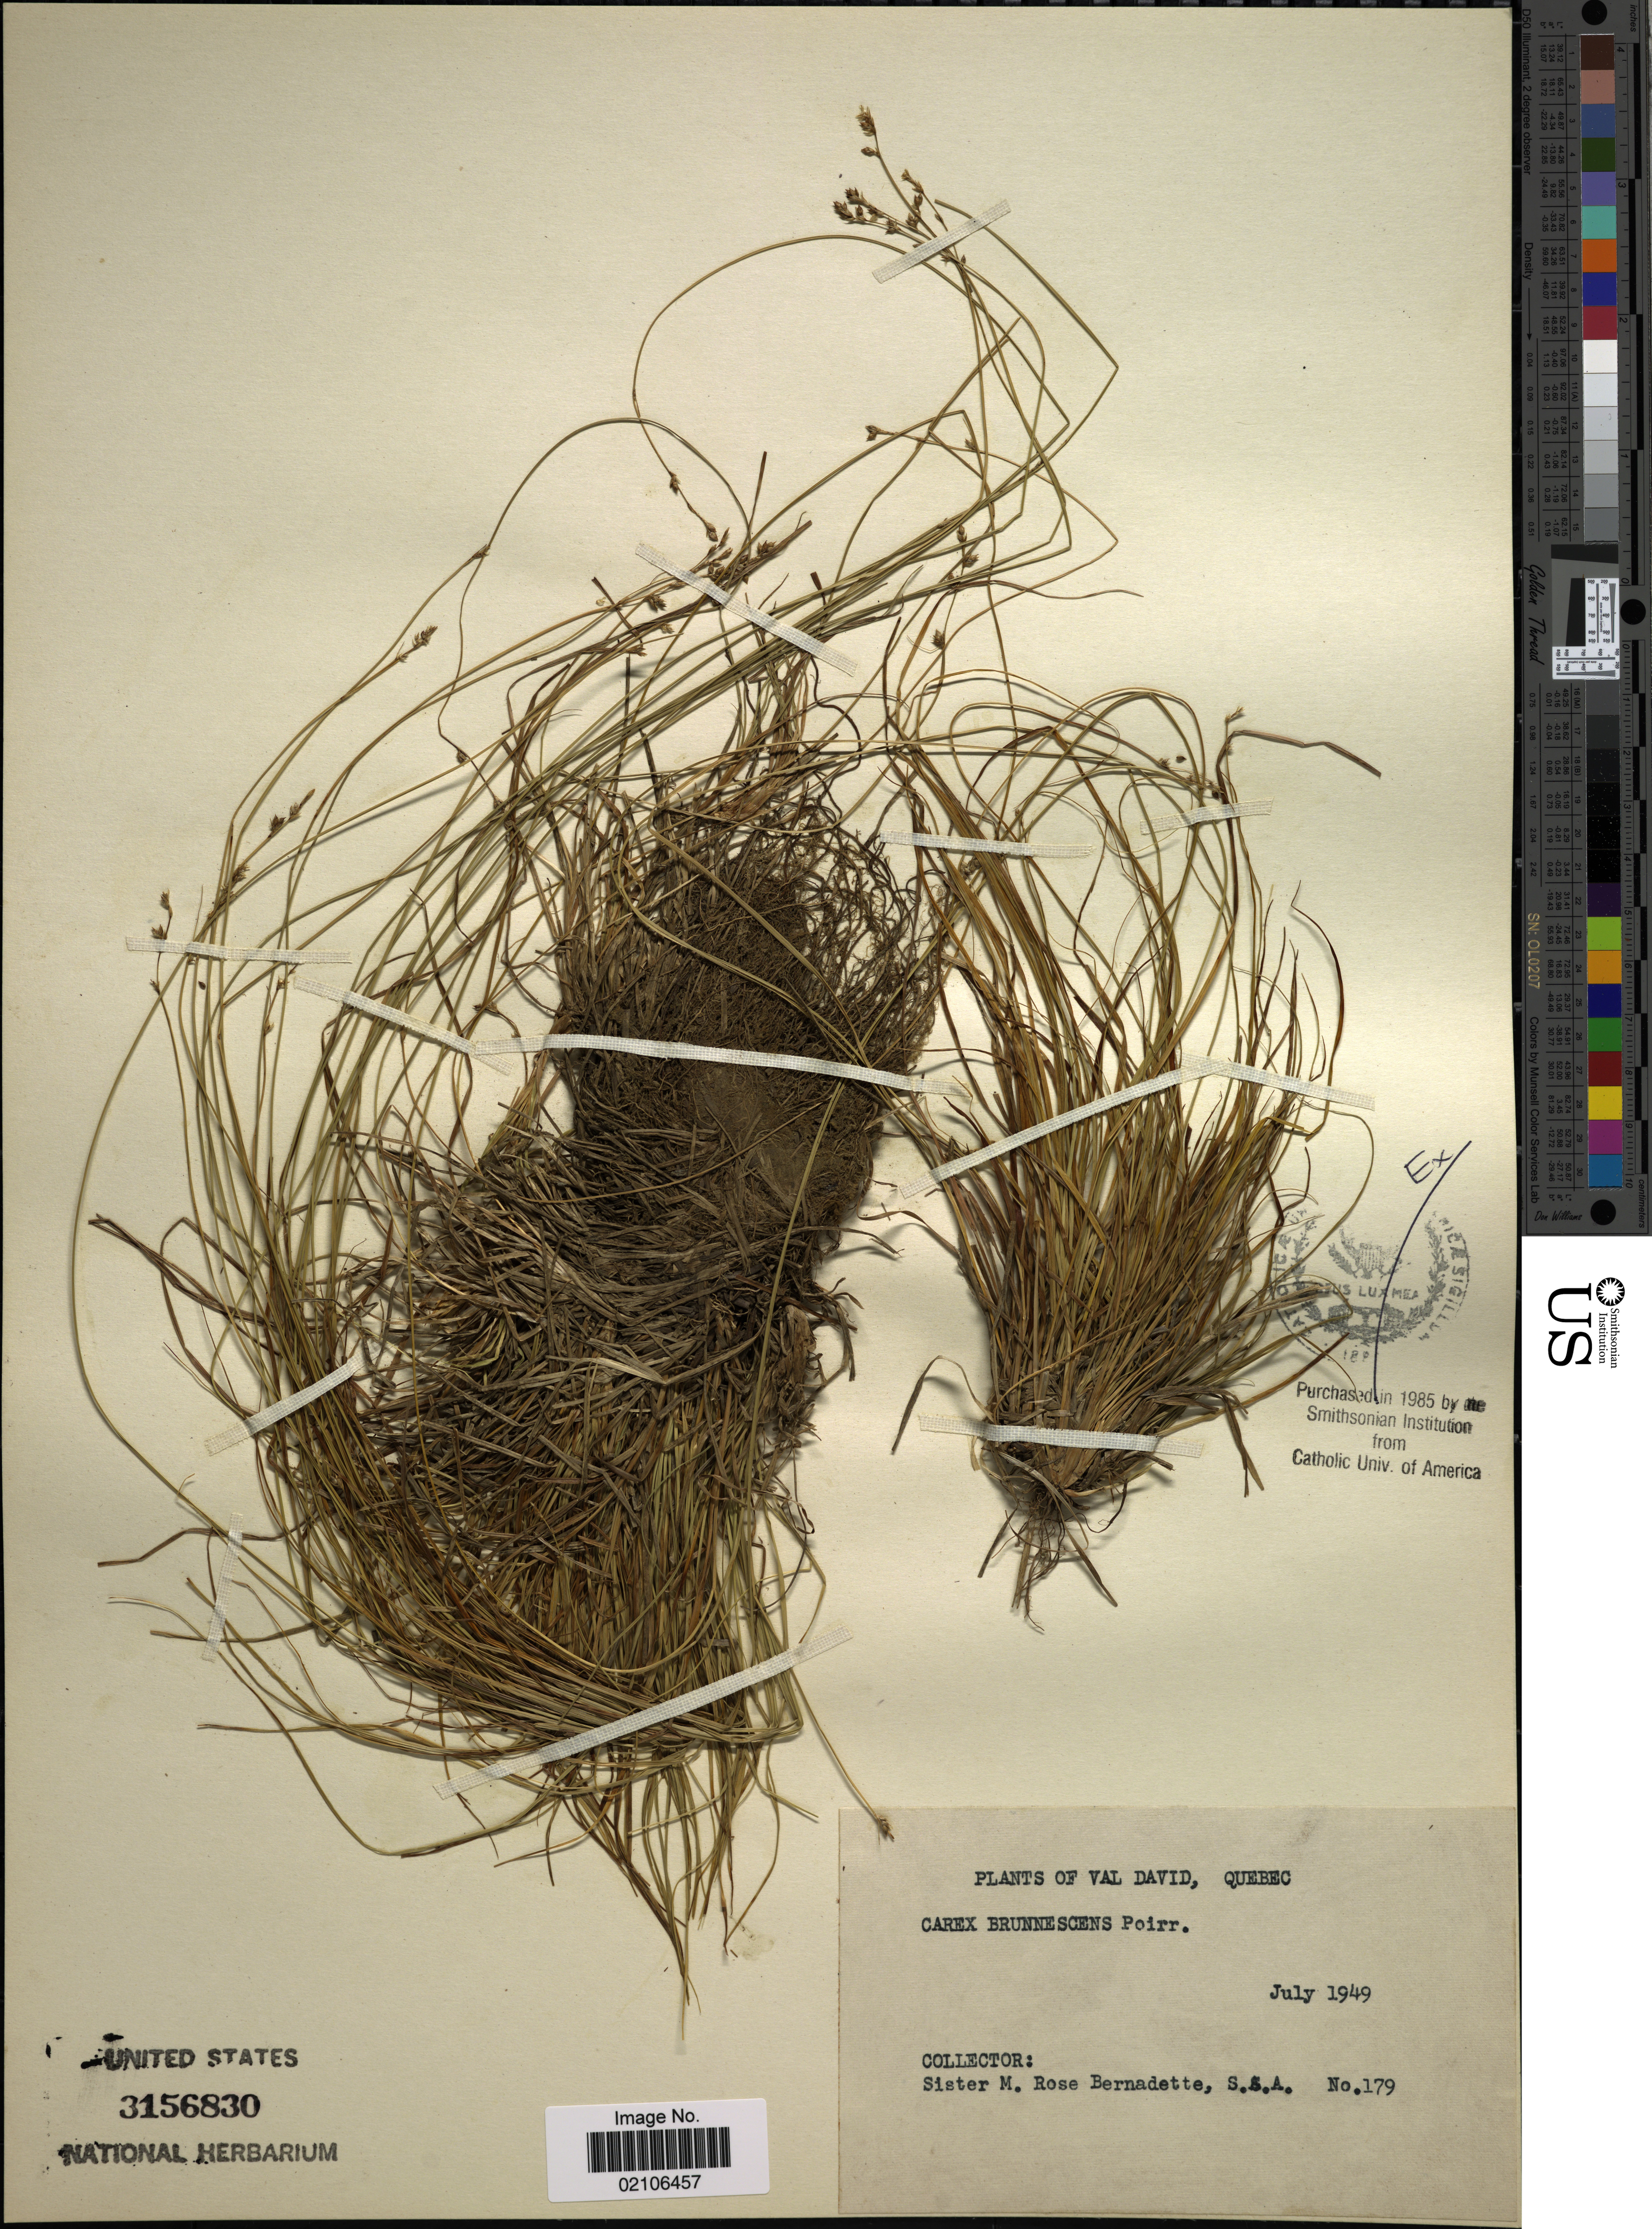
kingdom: Plantae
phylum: Tracheophyta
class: Liliopsida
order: Poales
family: Cyperaceae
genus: Carex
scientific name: Carex brunnescens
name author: (Pers.) Poir.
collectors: M. Bernadette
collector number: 179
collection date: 1949-07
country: Canada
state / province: Quebec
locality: Val David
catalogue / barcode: US 3156830